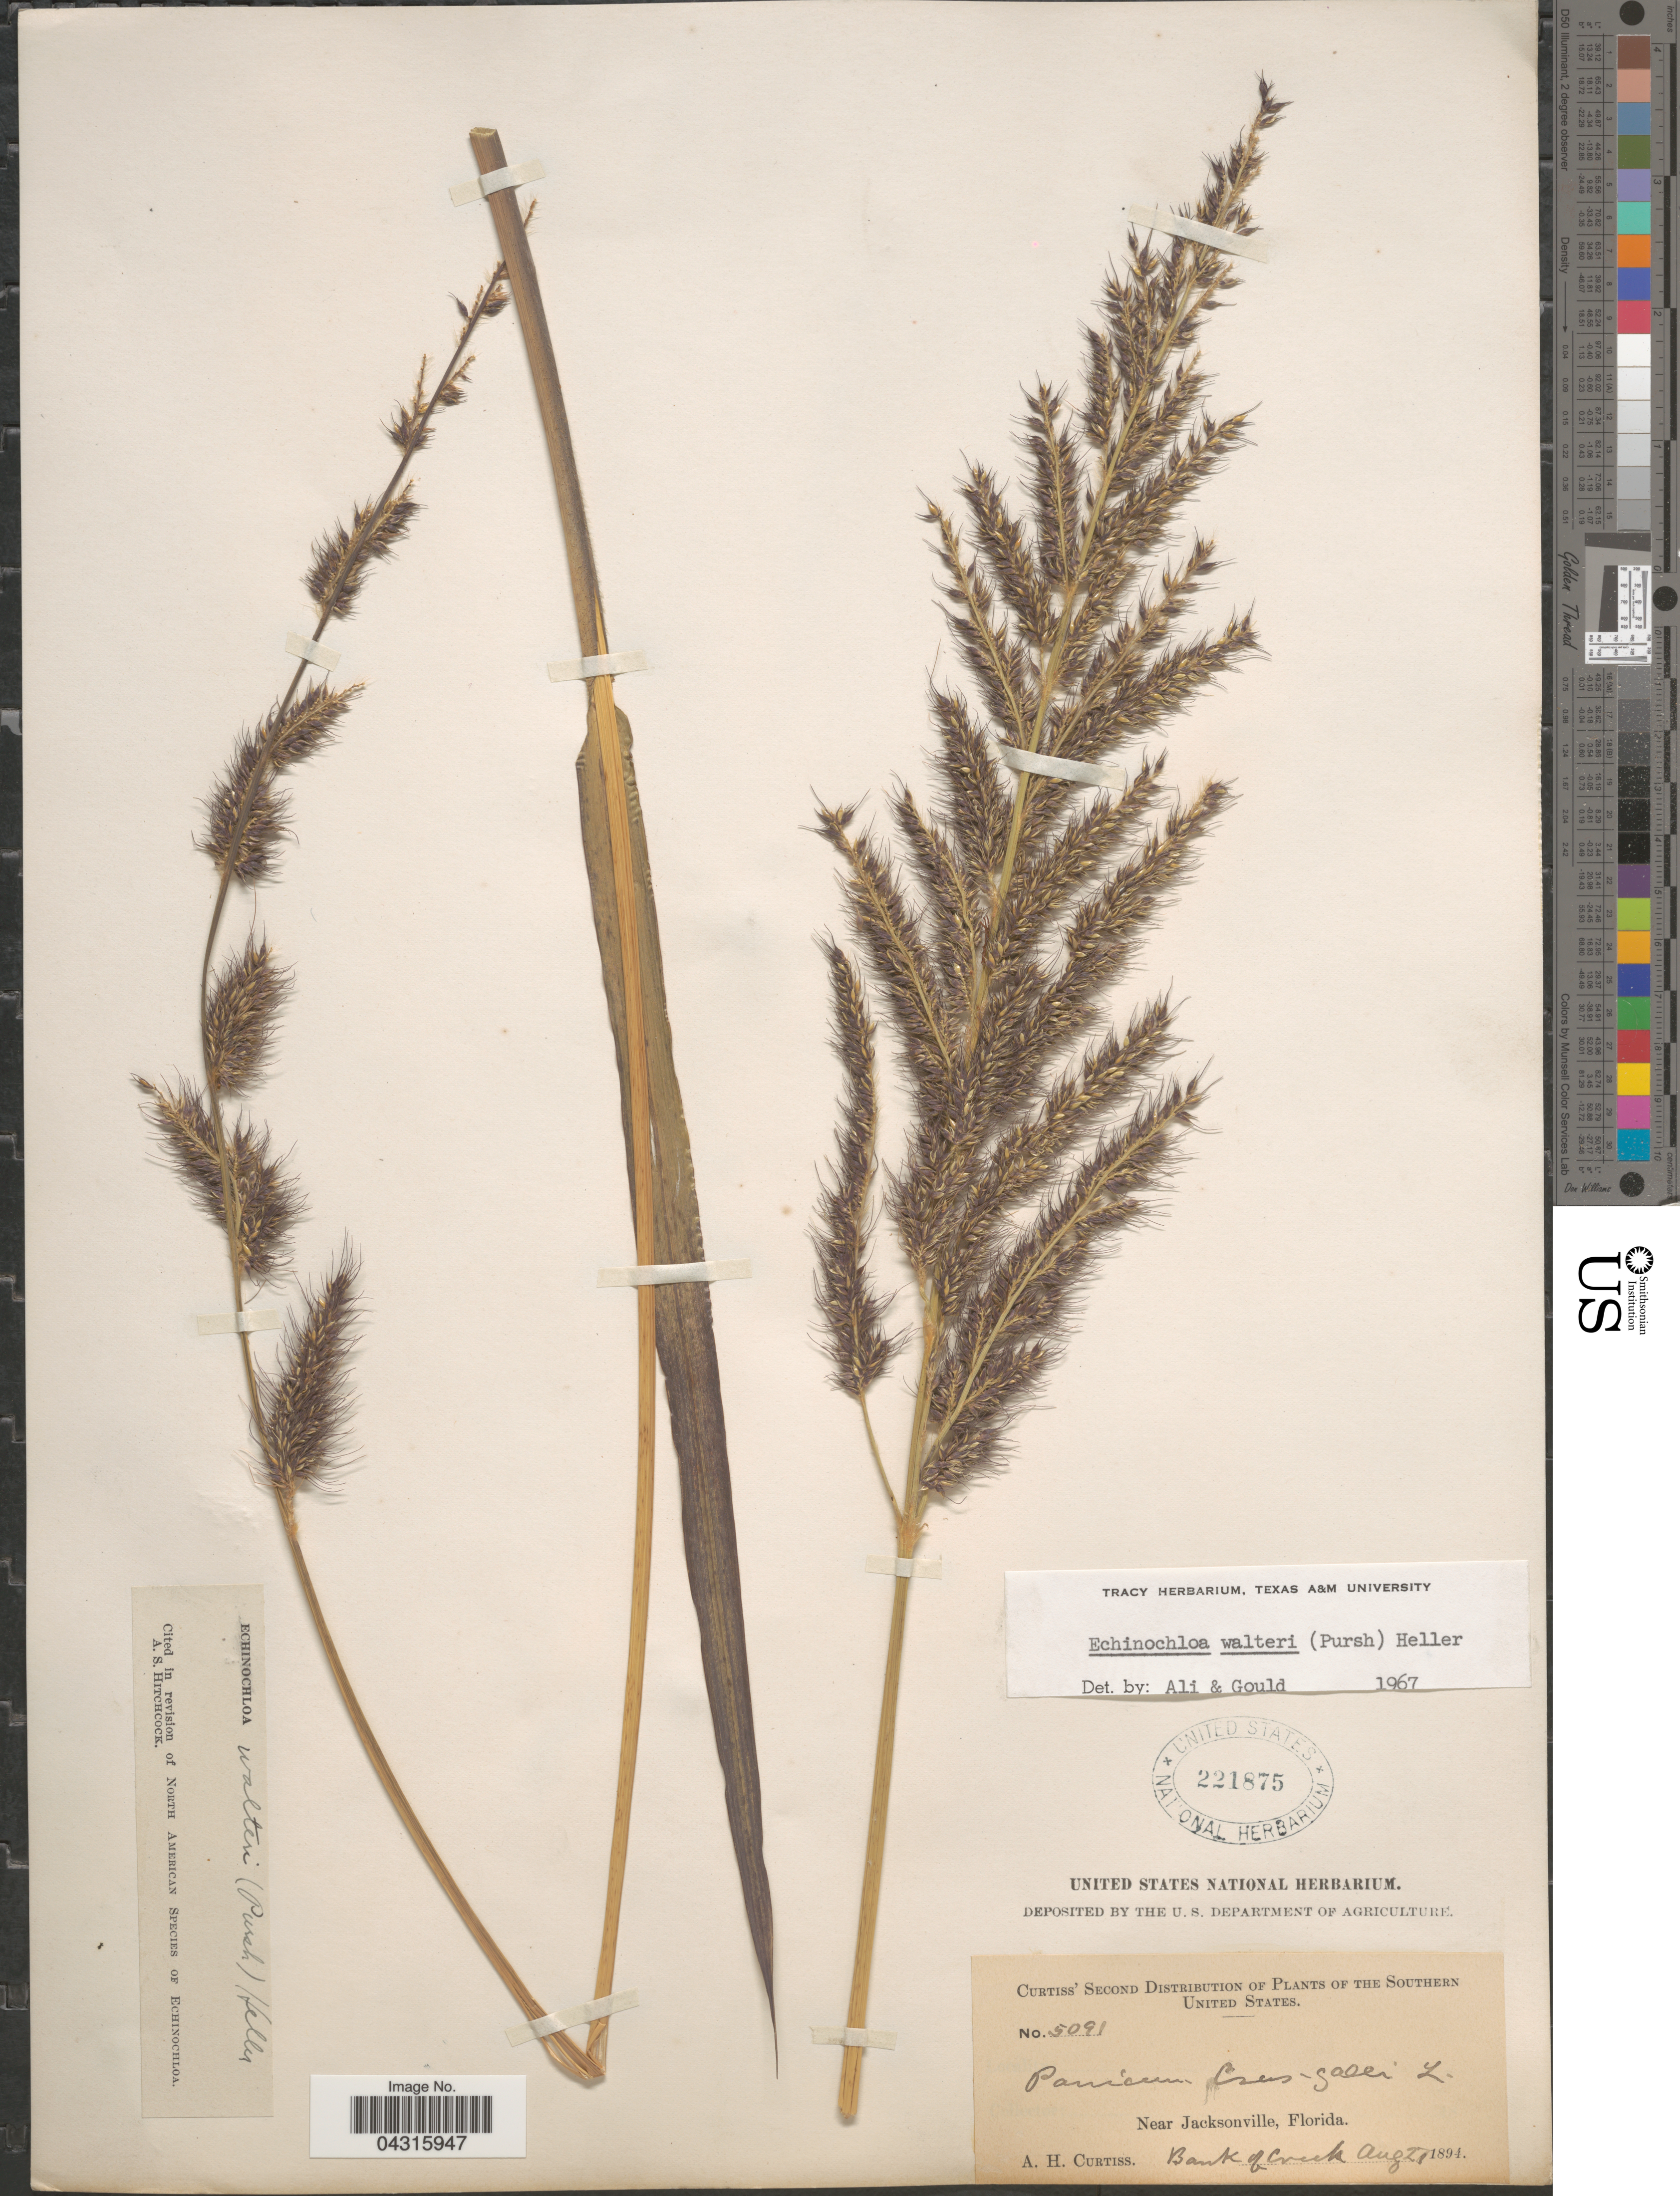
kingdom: Plantae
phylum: Tracheophyta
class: Liliopsida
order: Poales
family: Poaceae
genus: Echinochloa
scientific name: Echinochloa walteri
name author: (Pursh) A. Heller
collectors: A. H. Curtiss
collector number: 5091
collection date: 1894-08-27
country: United States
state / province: Florida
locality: The Southern United States. Near Jacksonville. Bank of Creek.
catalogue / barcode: US 221875